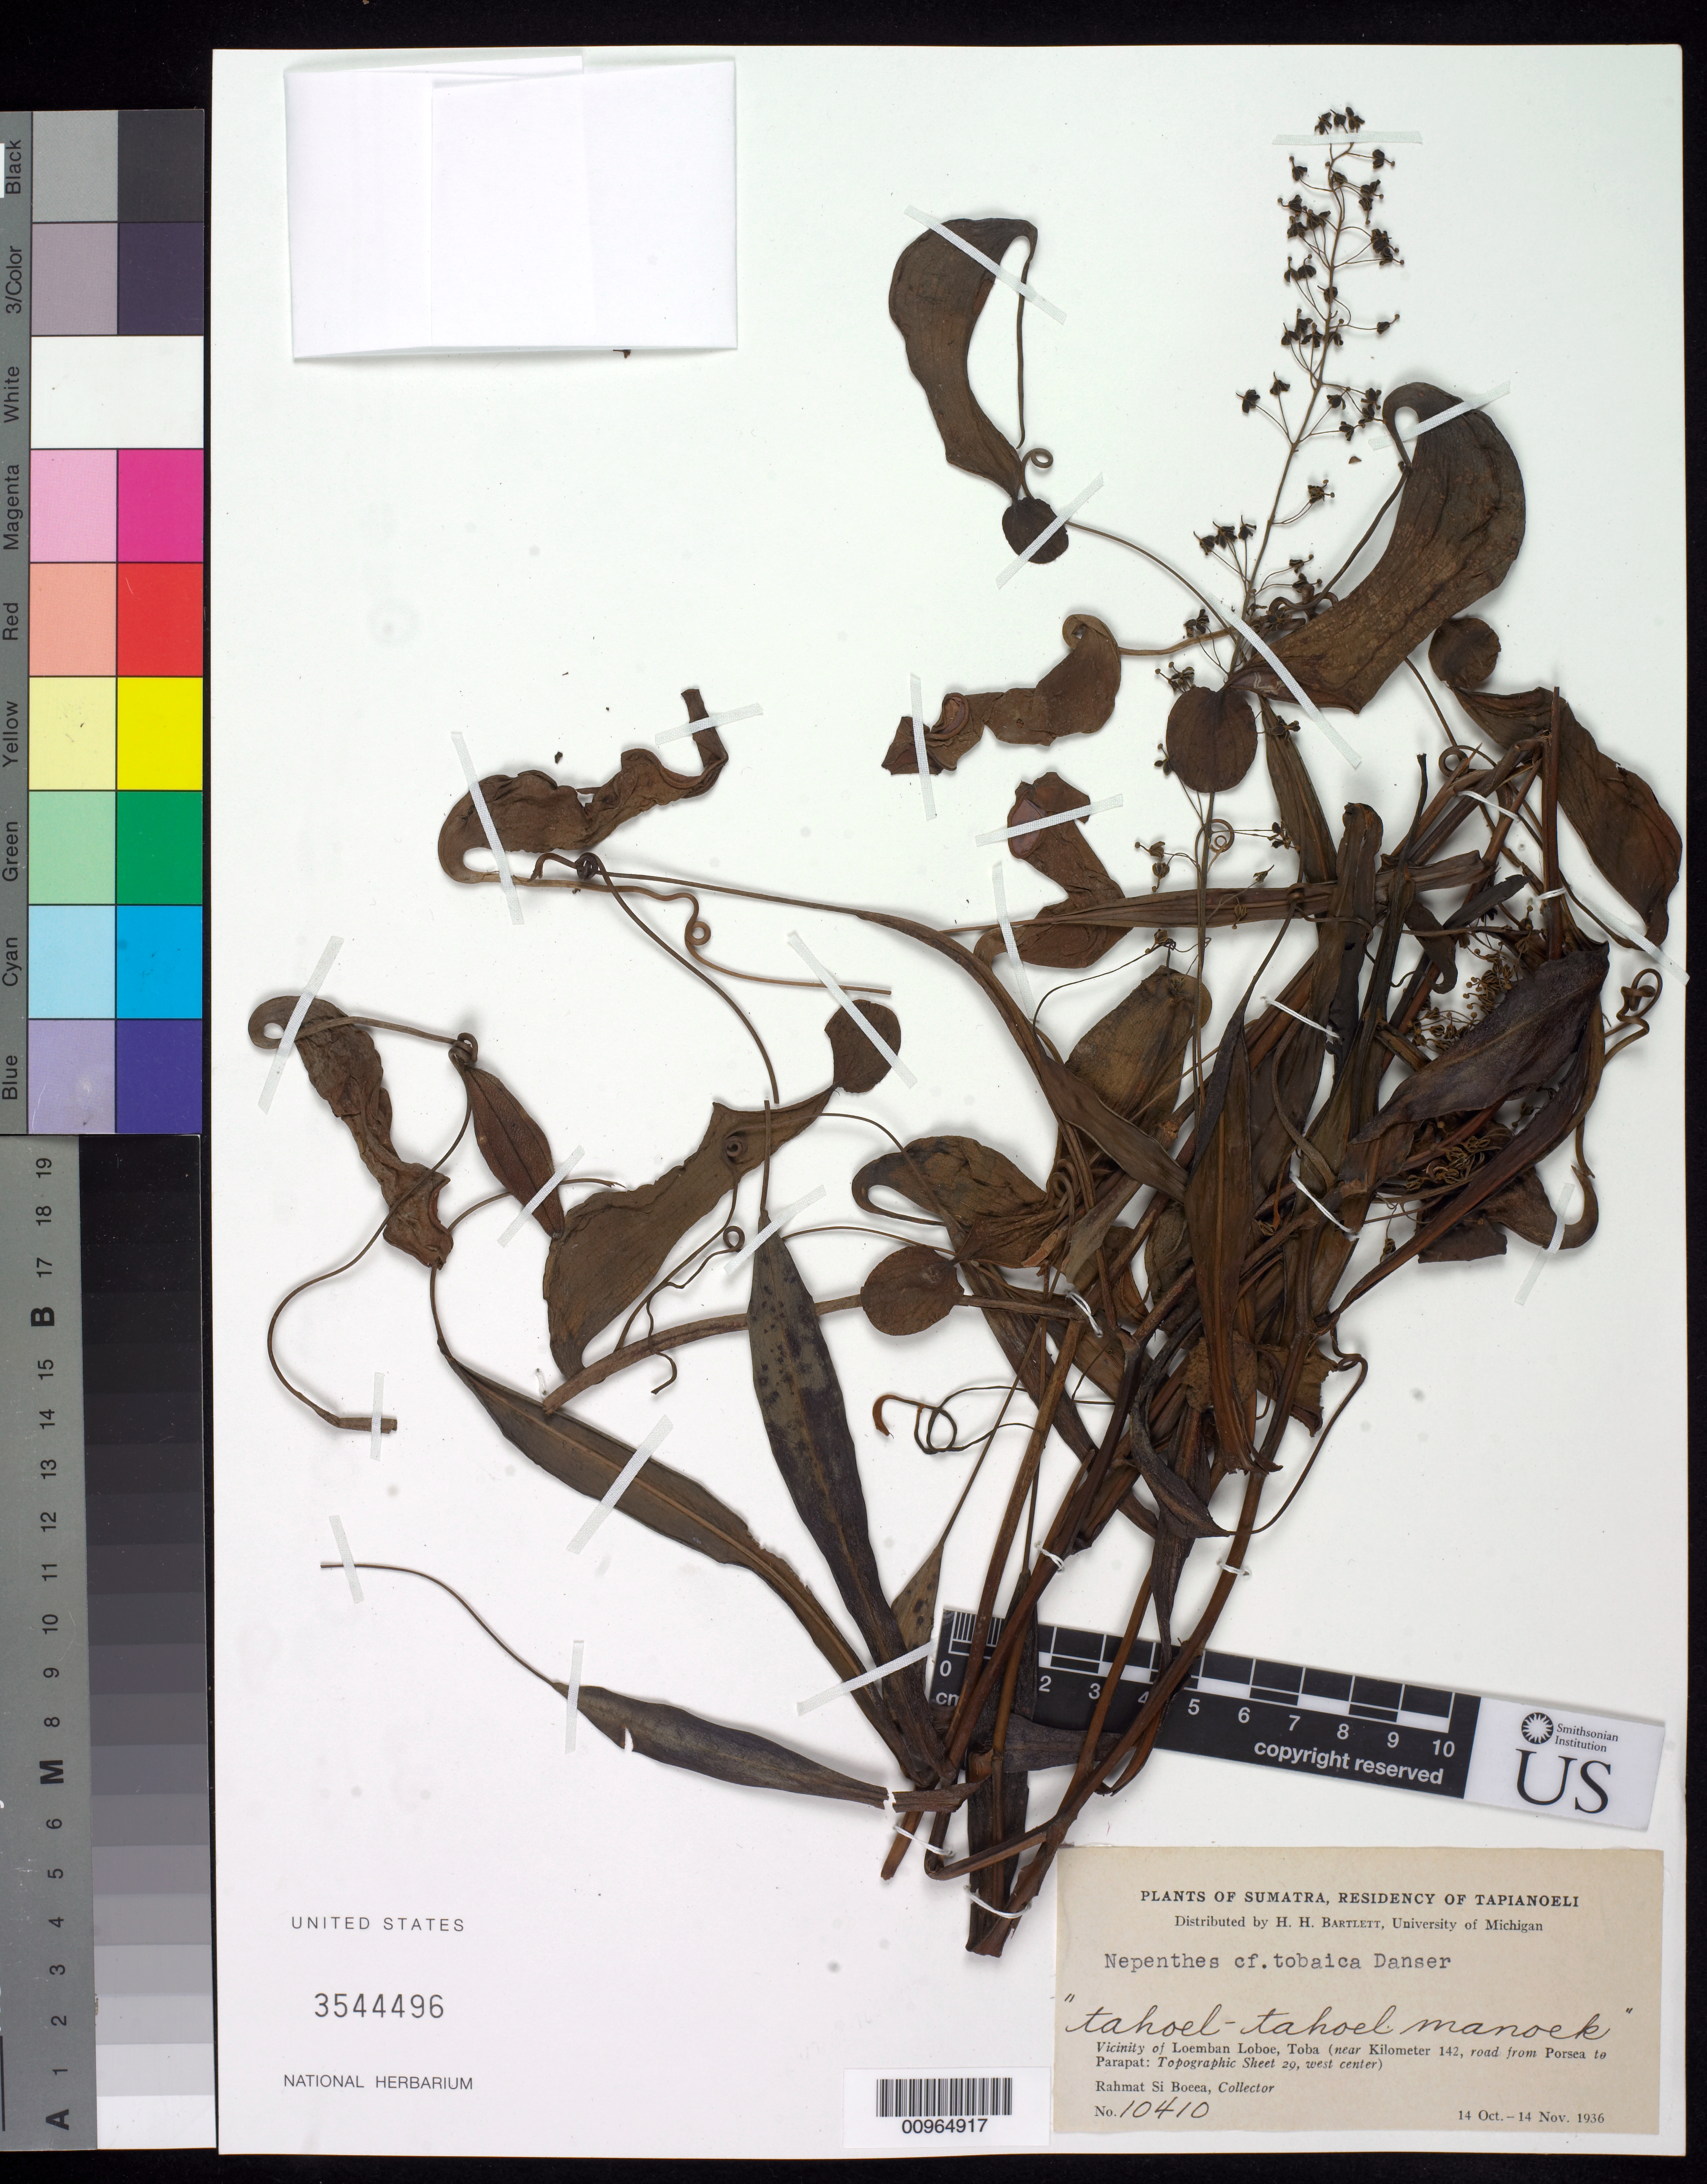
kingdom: Plantae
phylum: Tracheophyta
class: Magnoliopsida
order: Caryophyllales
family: Nepenthaceae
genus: Nepenthes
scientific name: Nepenthes tobaica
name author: Danser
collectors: Rahmat Si Boeea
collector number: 10410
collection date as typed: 14 Oct 1936 to 14 Nov 1936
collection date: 1936-10-14/1936-11-14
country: Indonesia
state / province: Sumatra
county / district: North Sumatra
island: Sumatra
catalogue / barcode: US 3544496